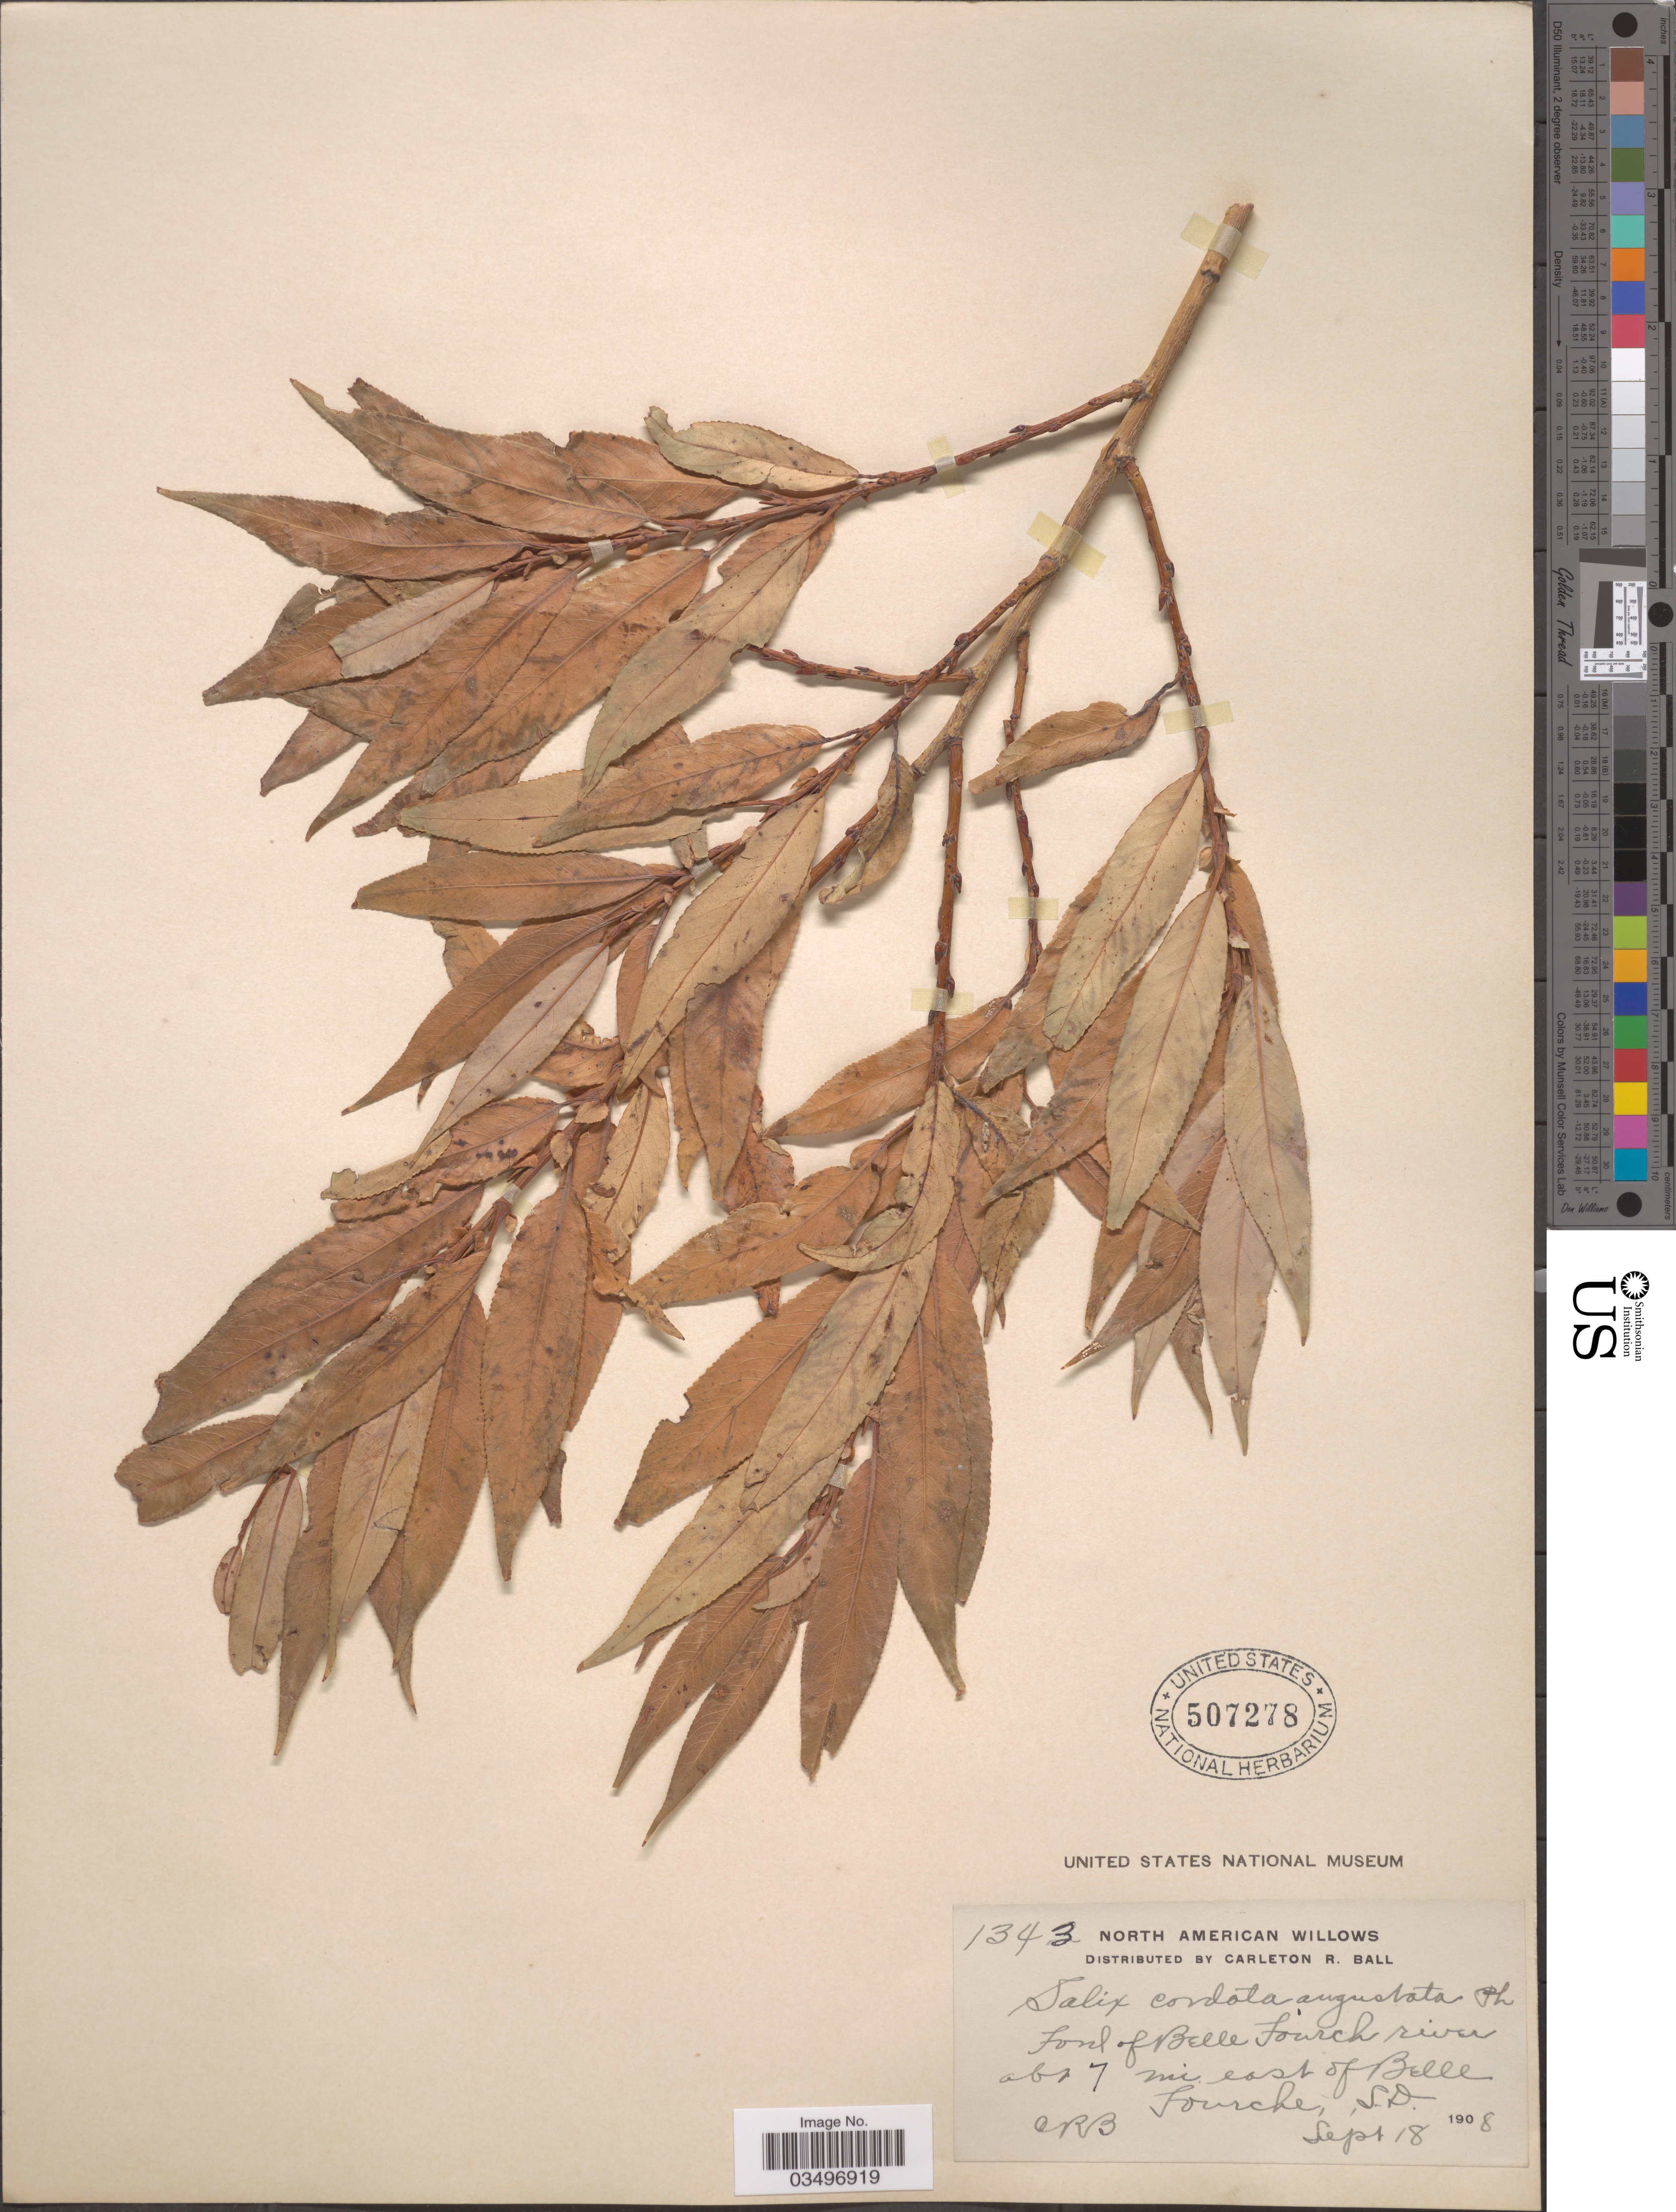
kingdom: Plantae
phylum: Tracheophyta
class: Magnoliopsida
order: Malpighiales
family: Salicaceae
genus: Salix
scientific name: Salix eriocephala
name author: Michx.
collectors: C. R. Ball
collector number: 1343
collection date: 1908-09-18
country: United States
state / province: South Dakota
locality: Ford of Belle Fourch river abt 7 mi. east of Belle Fourche.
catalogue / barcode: US 507278